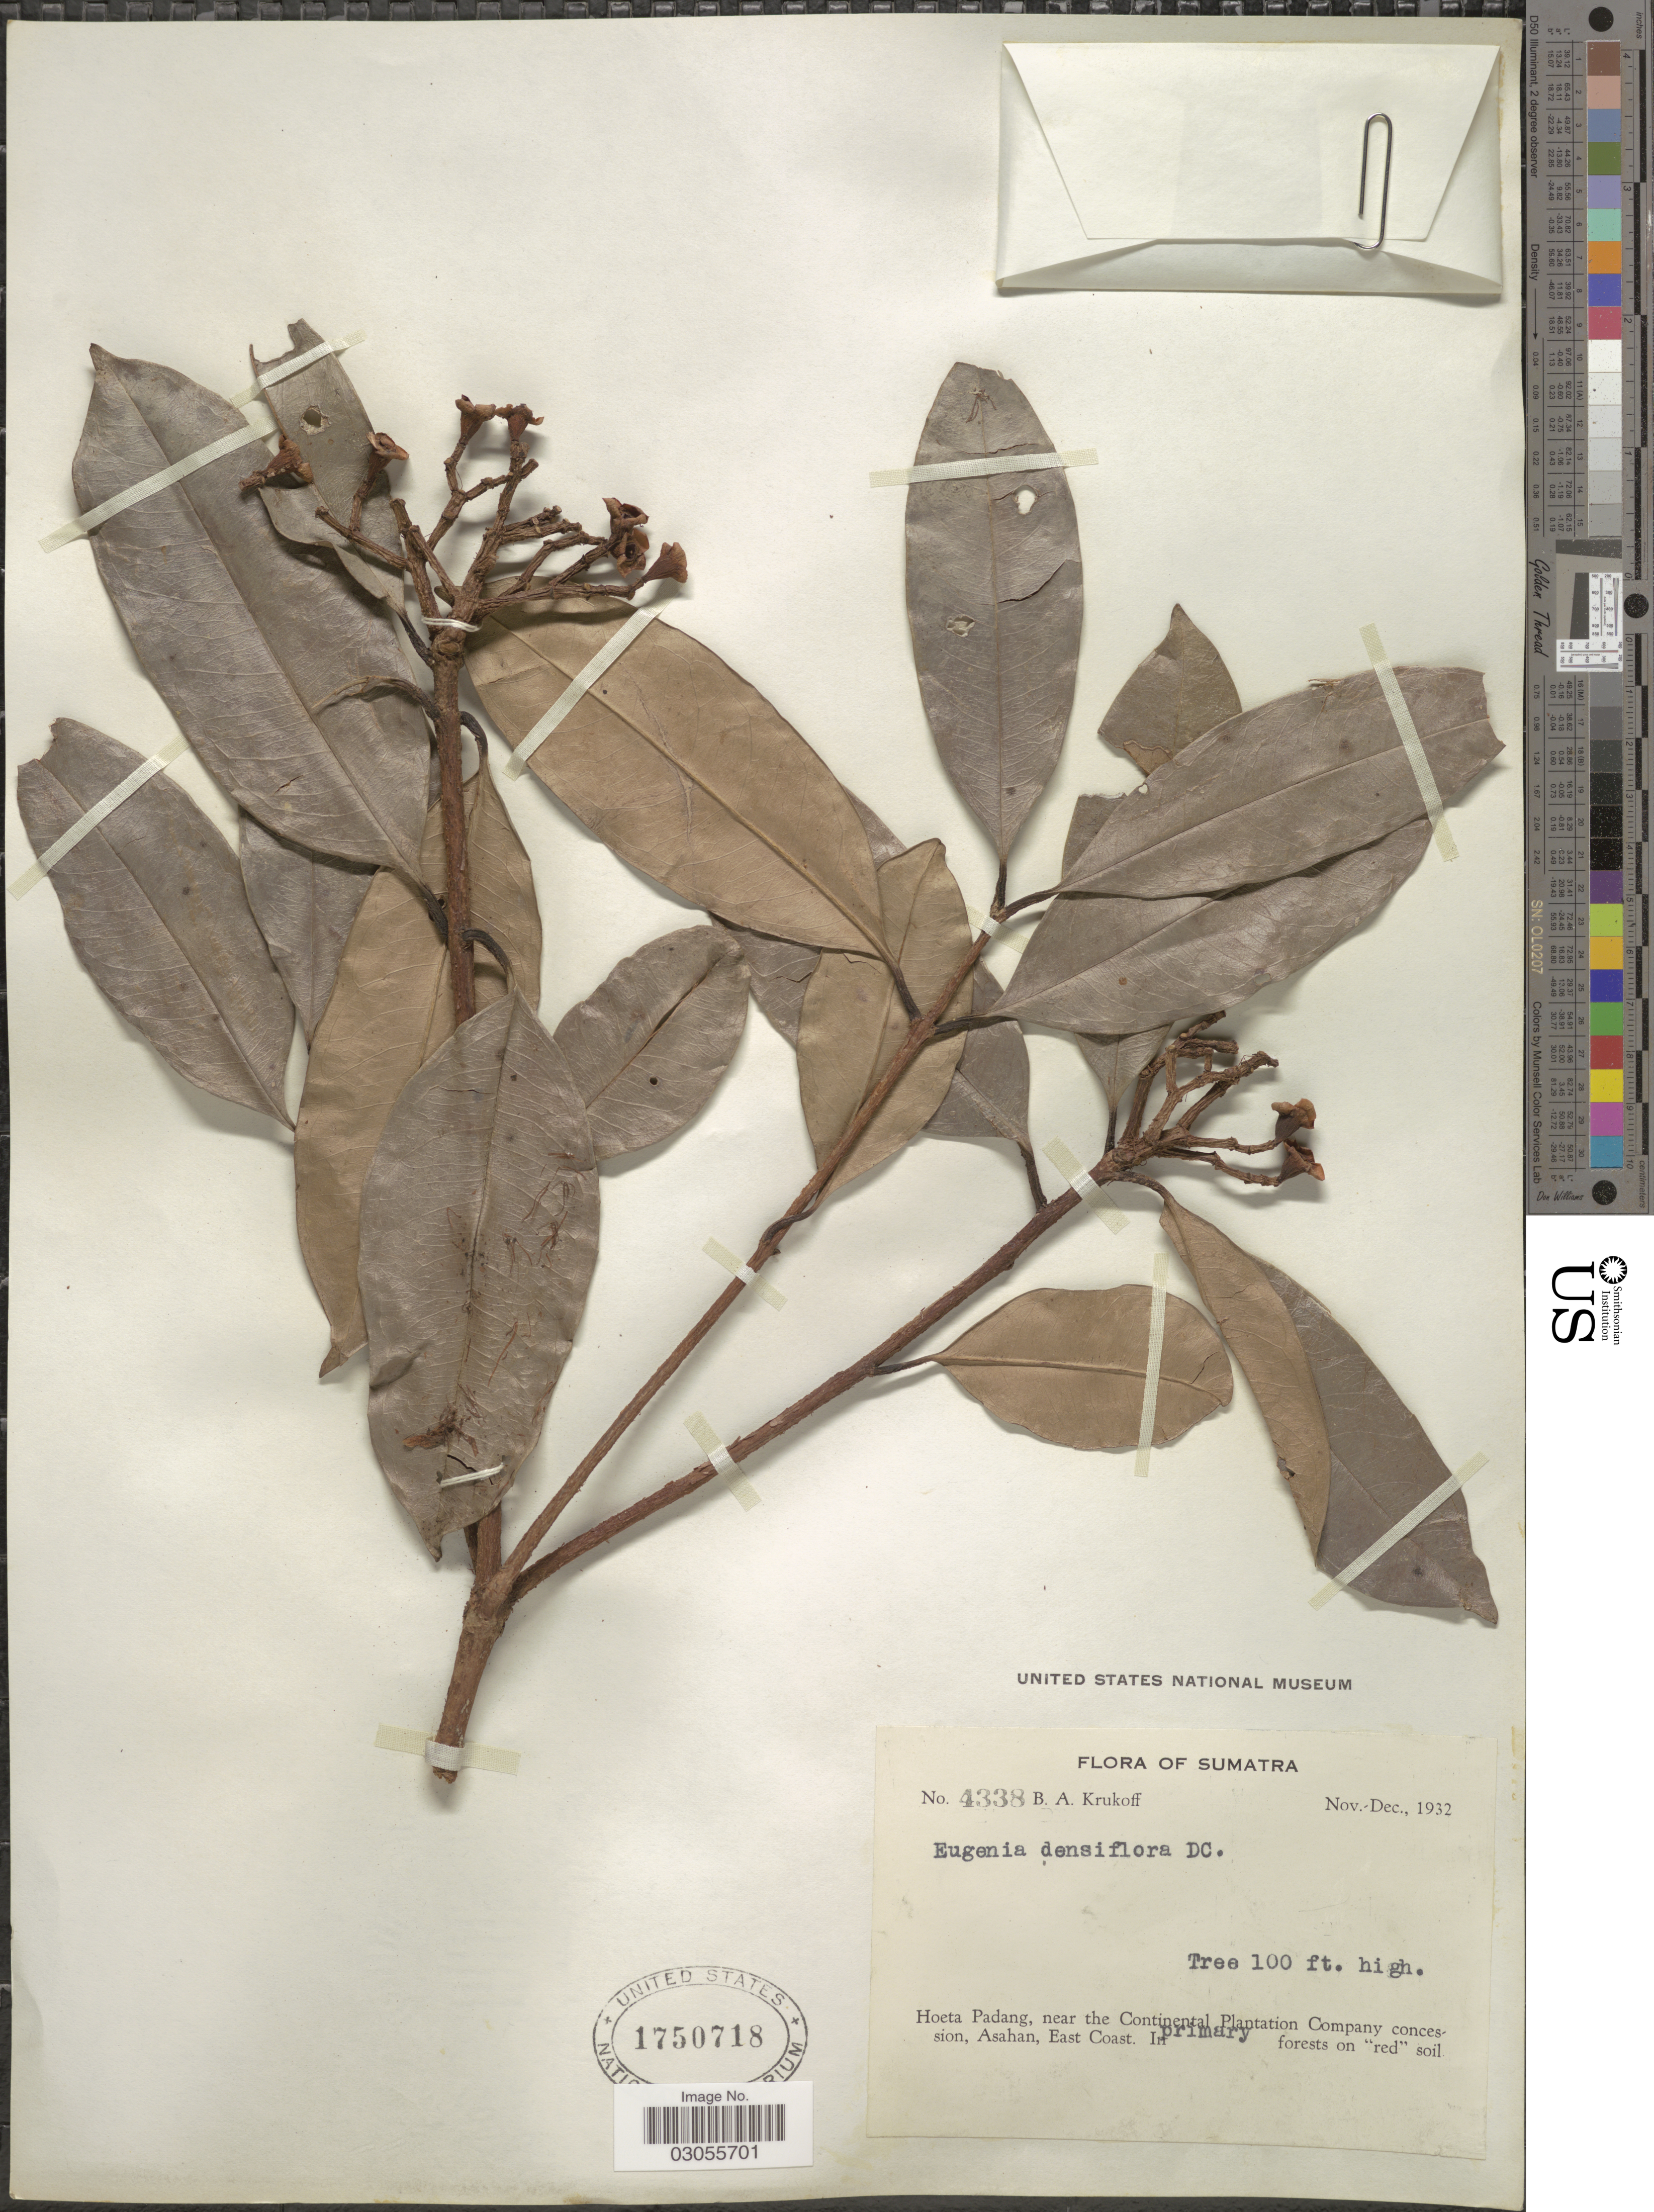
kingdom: Plantae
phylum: Tracheophyta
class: Magnoliopsida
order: Myrtales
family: Myrtaceae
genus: Syzygium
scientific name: Syzygium pycnanthum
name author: Merr. & L.M. Perry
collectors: B. A. Krukoff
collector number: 4338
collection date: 1932-11/1932-12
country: Indonesia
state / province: Sumatra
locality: Hoeta Padang, near the Continental Plantation Company concession, Asahan, East Coast.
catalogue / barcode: US 1750718